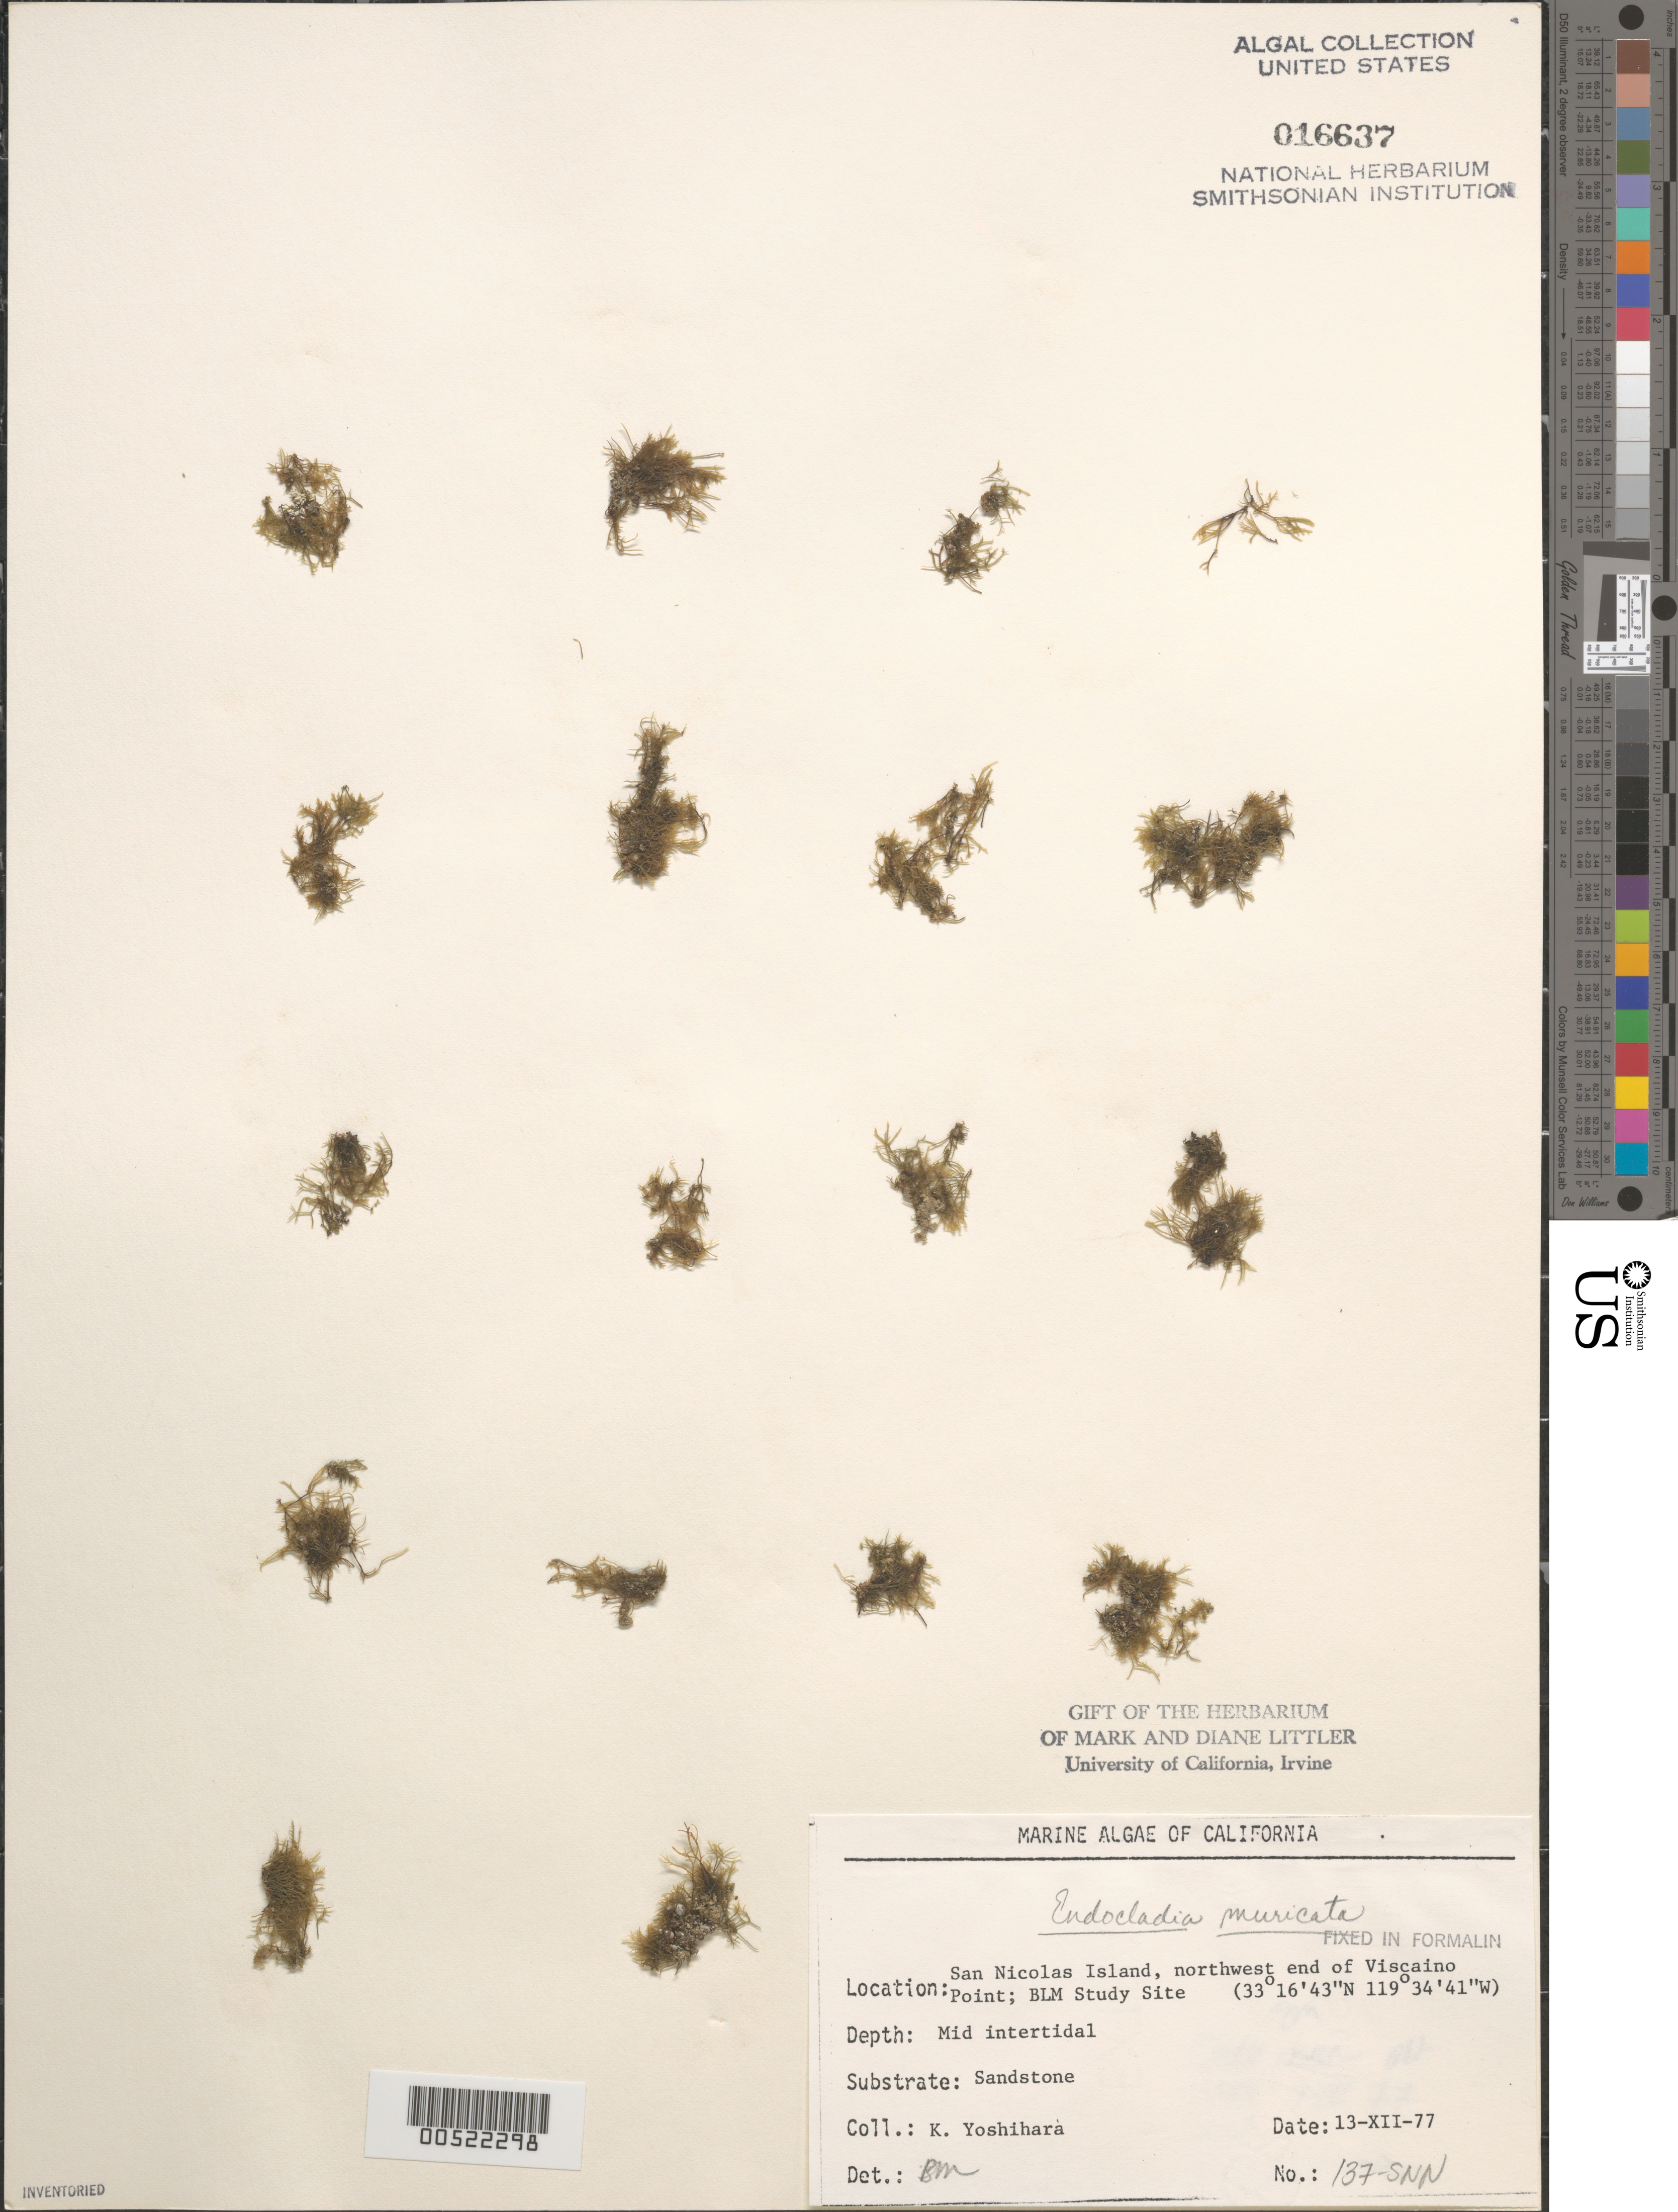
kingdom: Plantae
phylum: Rhodophyta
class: Florideophyceae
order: Gigartinales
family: Endocladiaceae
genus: Endocladia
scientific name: Endocladia muricata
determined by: Murray, S. N.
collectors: K. Yoshihara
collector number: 137-snn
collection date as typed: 13 Dec 1977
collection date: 1977-12-13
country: United States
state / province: California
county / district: Ventura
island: San Nicolas Island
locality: Viscaino Point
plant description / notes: BLM-SOCALBIGHT Rocky Intertidal Survey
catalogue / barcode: US 16637